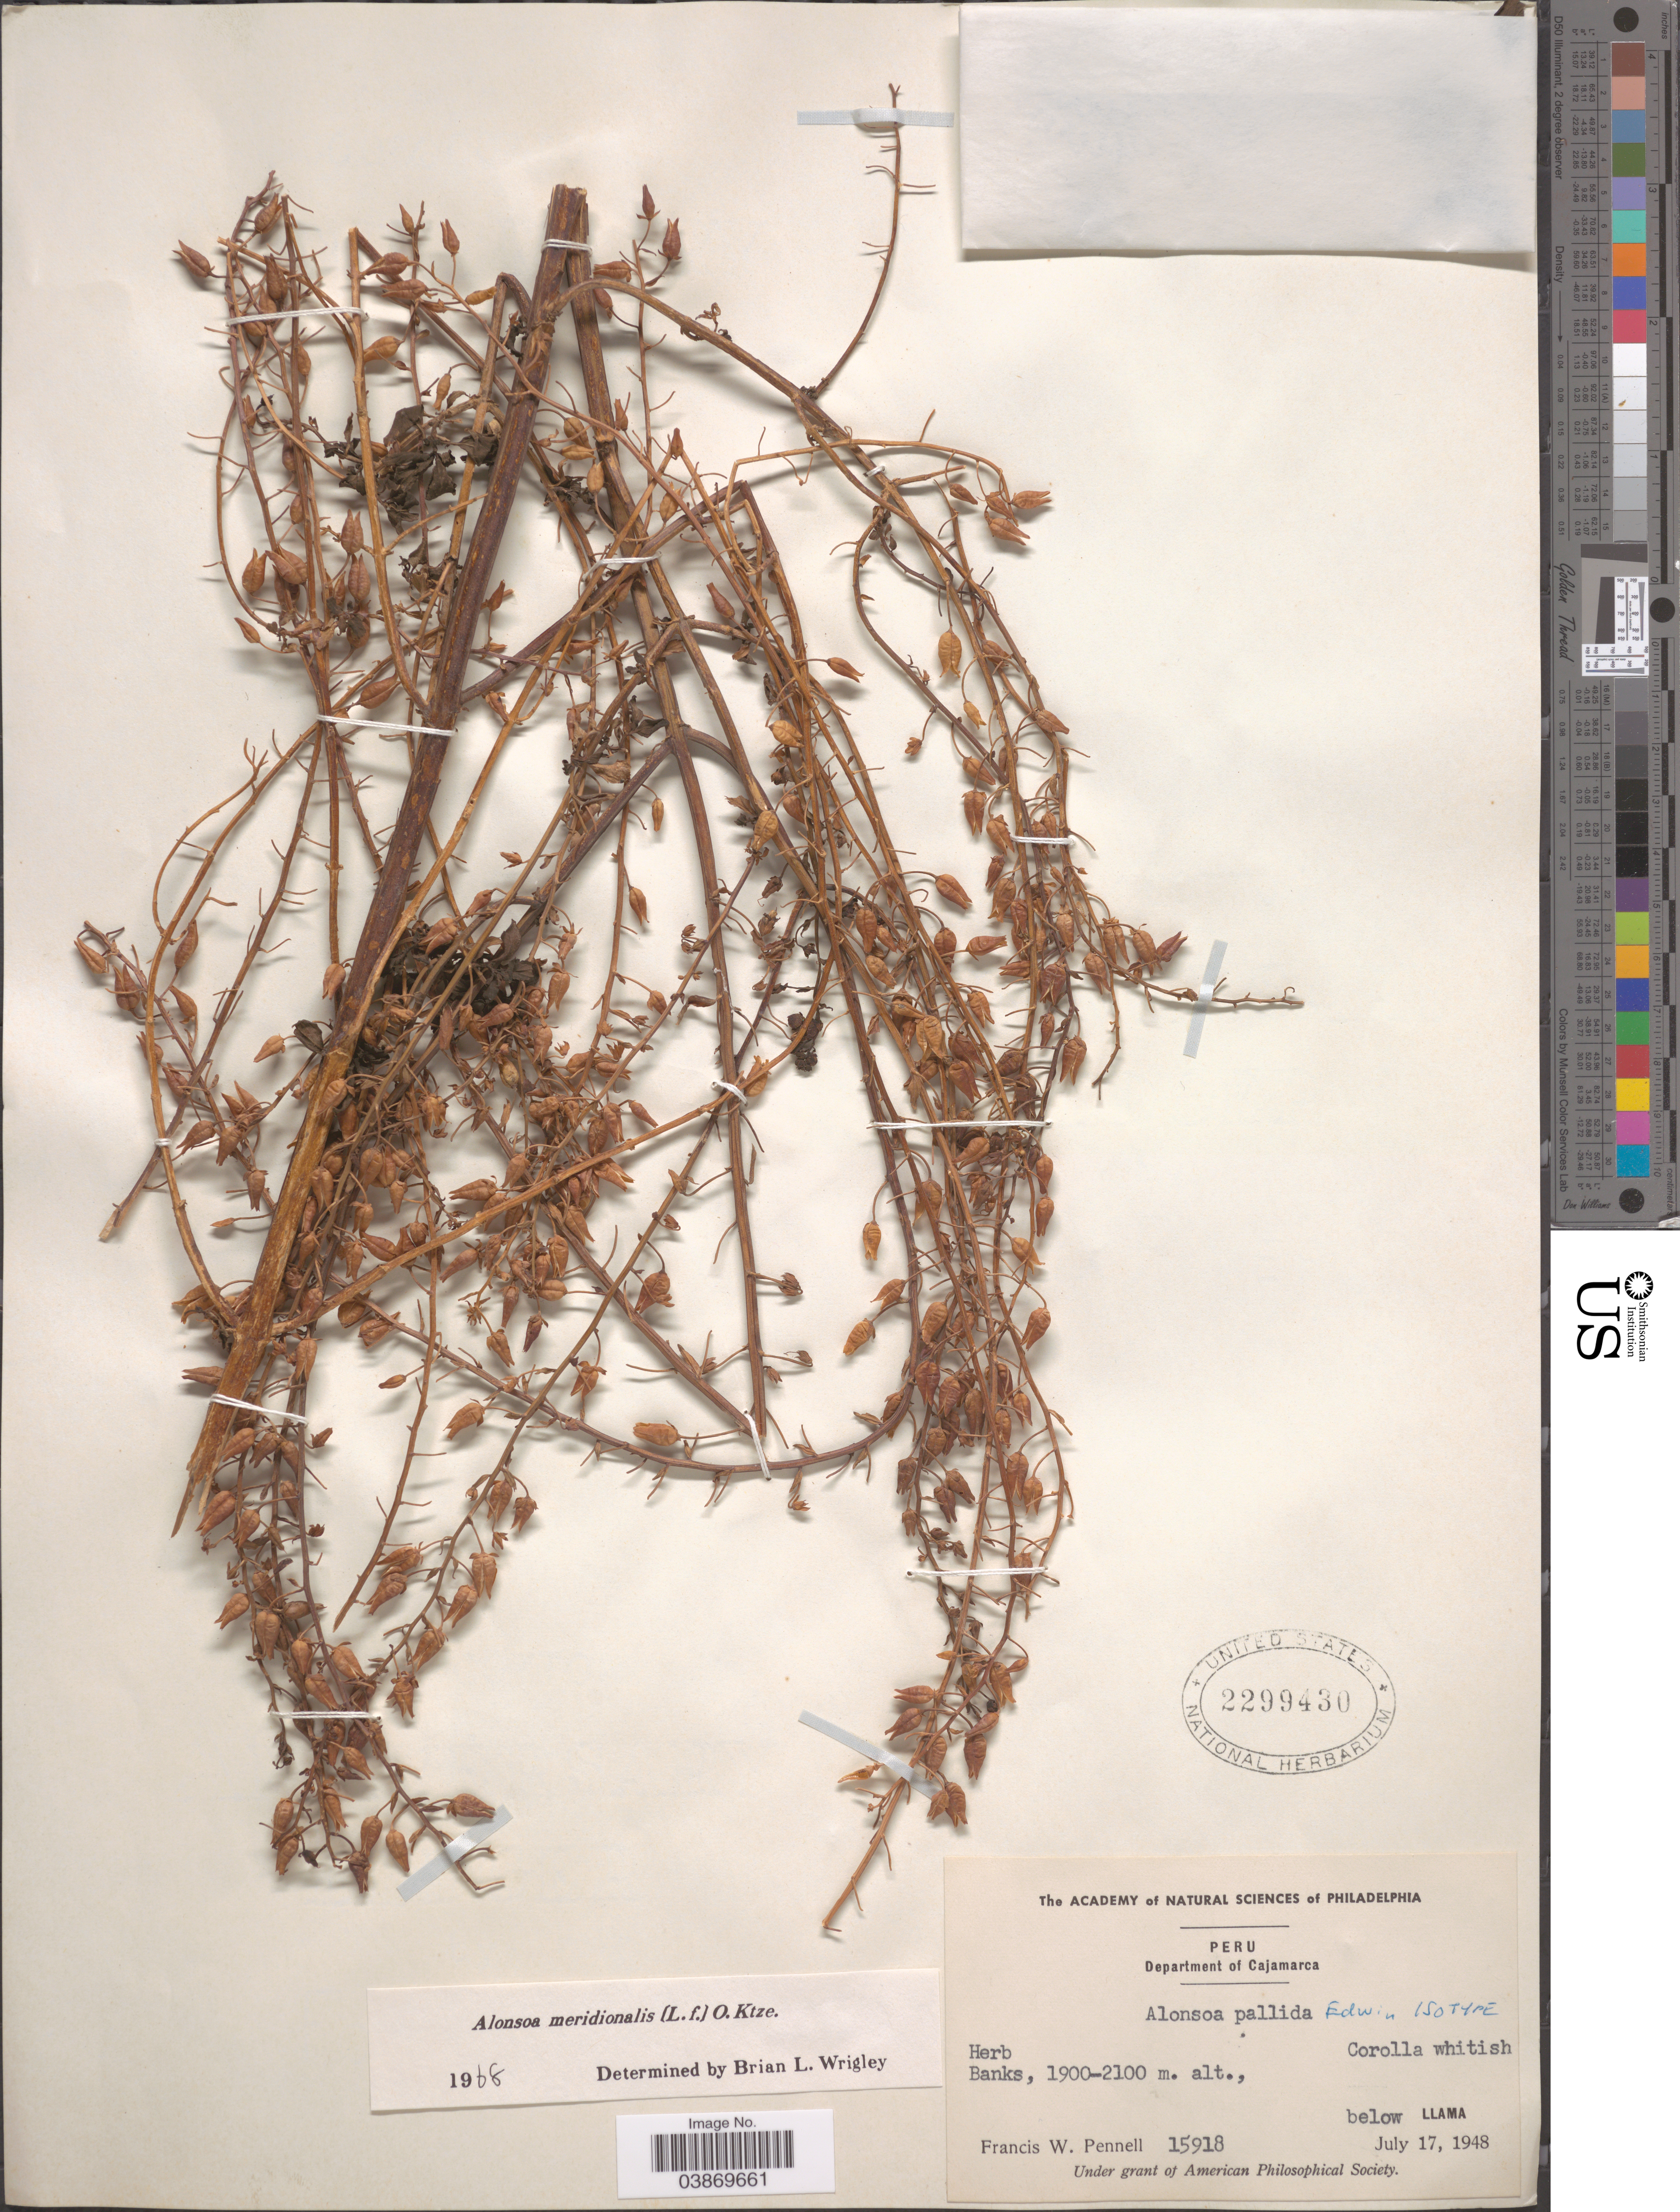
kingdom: Plantae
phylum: Tracheophyta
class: Magnoliopsida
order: Lamiales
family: Scrophulariaceae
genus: Alonsoa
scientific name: Alonsoa meridionalis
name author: (L. f.) Kuntze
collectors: F. W. Pennell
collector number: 15918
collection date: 1948-07-17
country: Peru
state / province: Cajamarca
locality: Department of Cajamarca. Below Llama.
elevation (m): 1900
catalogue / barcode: US 229430